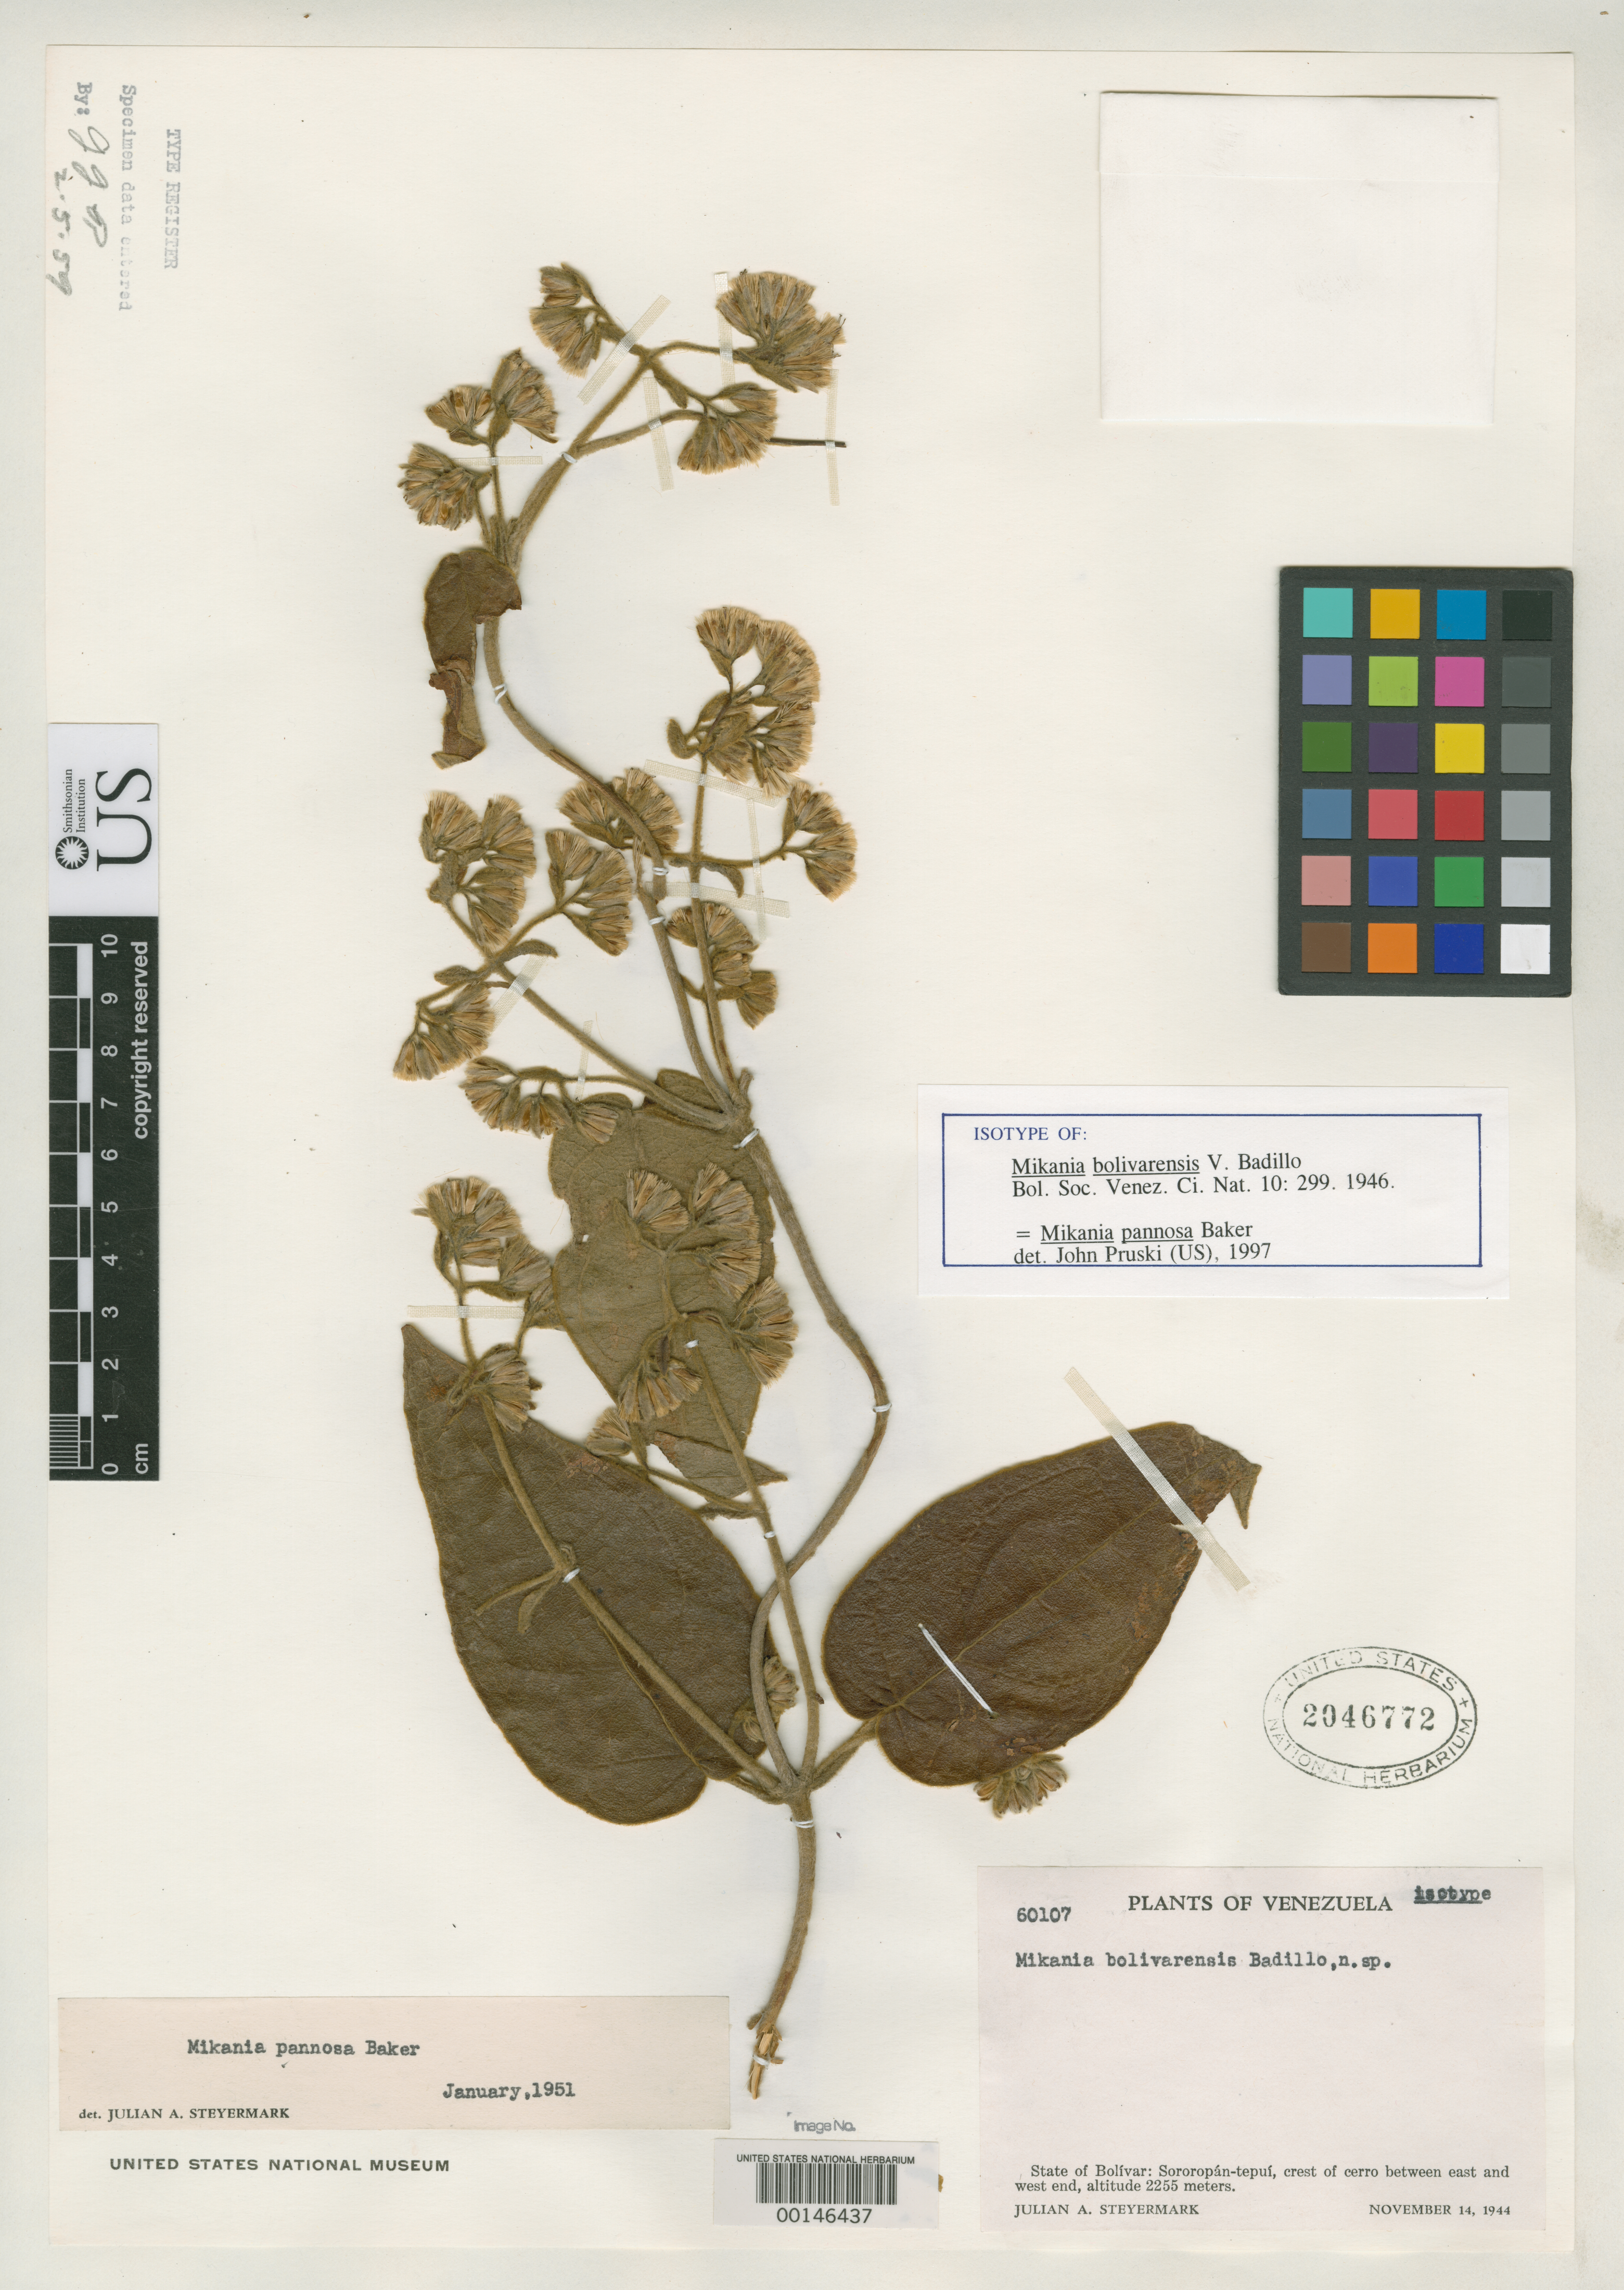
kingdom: Plantae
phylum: Tracheophyta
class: Magnoliopsida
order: Asterales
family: Asteraceae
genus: Mikania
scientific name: Mikania bolivarensis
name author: V.M. Badillo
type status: Isotype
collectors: J. Steyermark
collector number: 60107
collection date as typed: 14 Nov 1944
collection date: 1944-11-14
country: Venezuela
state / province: Bolivar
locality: Cerro Sororopan-tepui.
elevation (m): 2255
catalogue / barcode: US 2046772